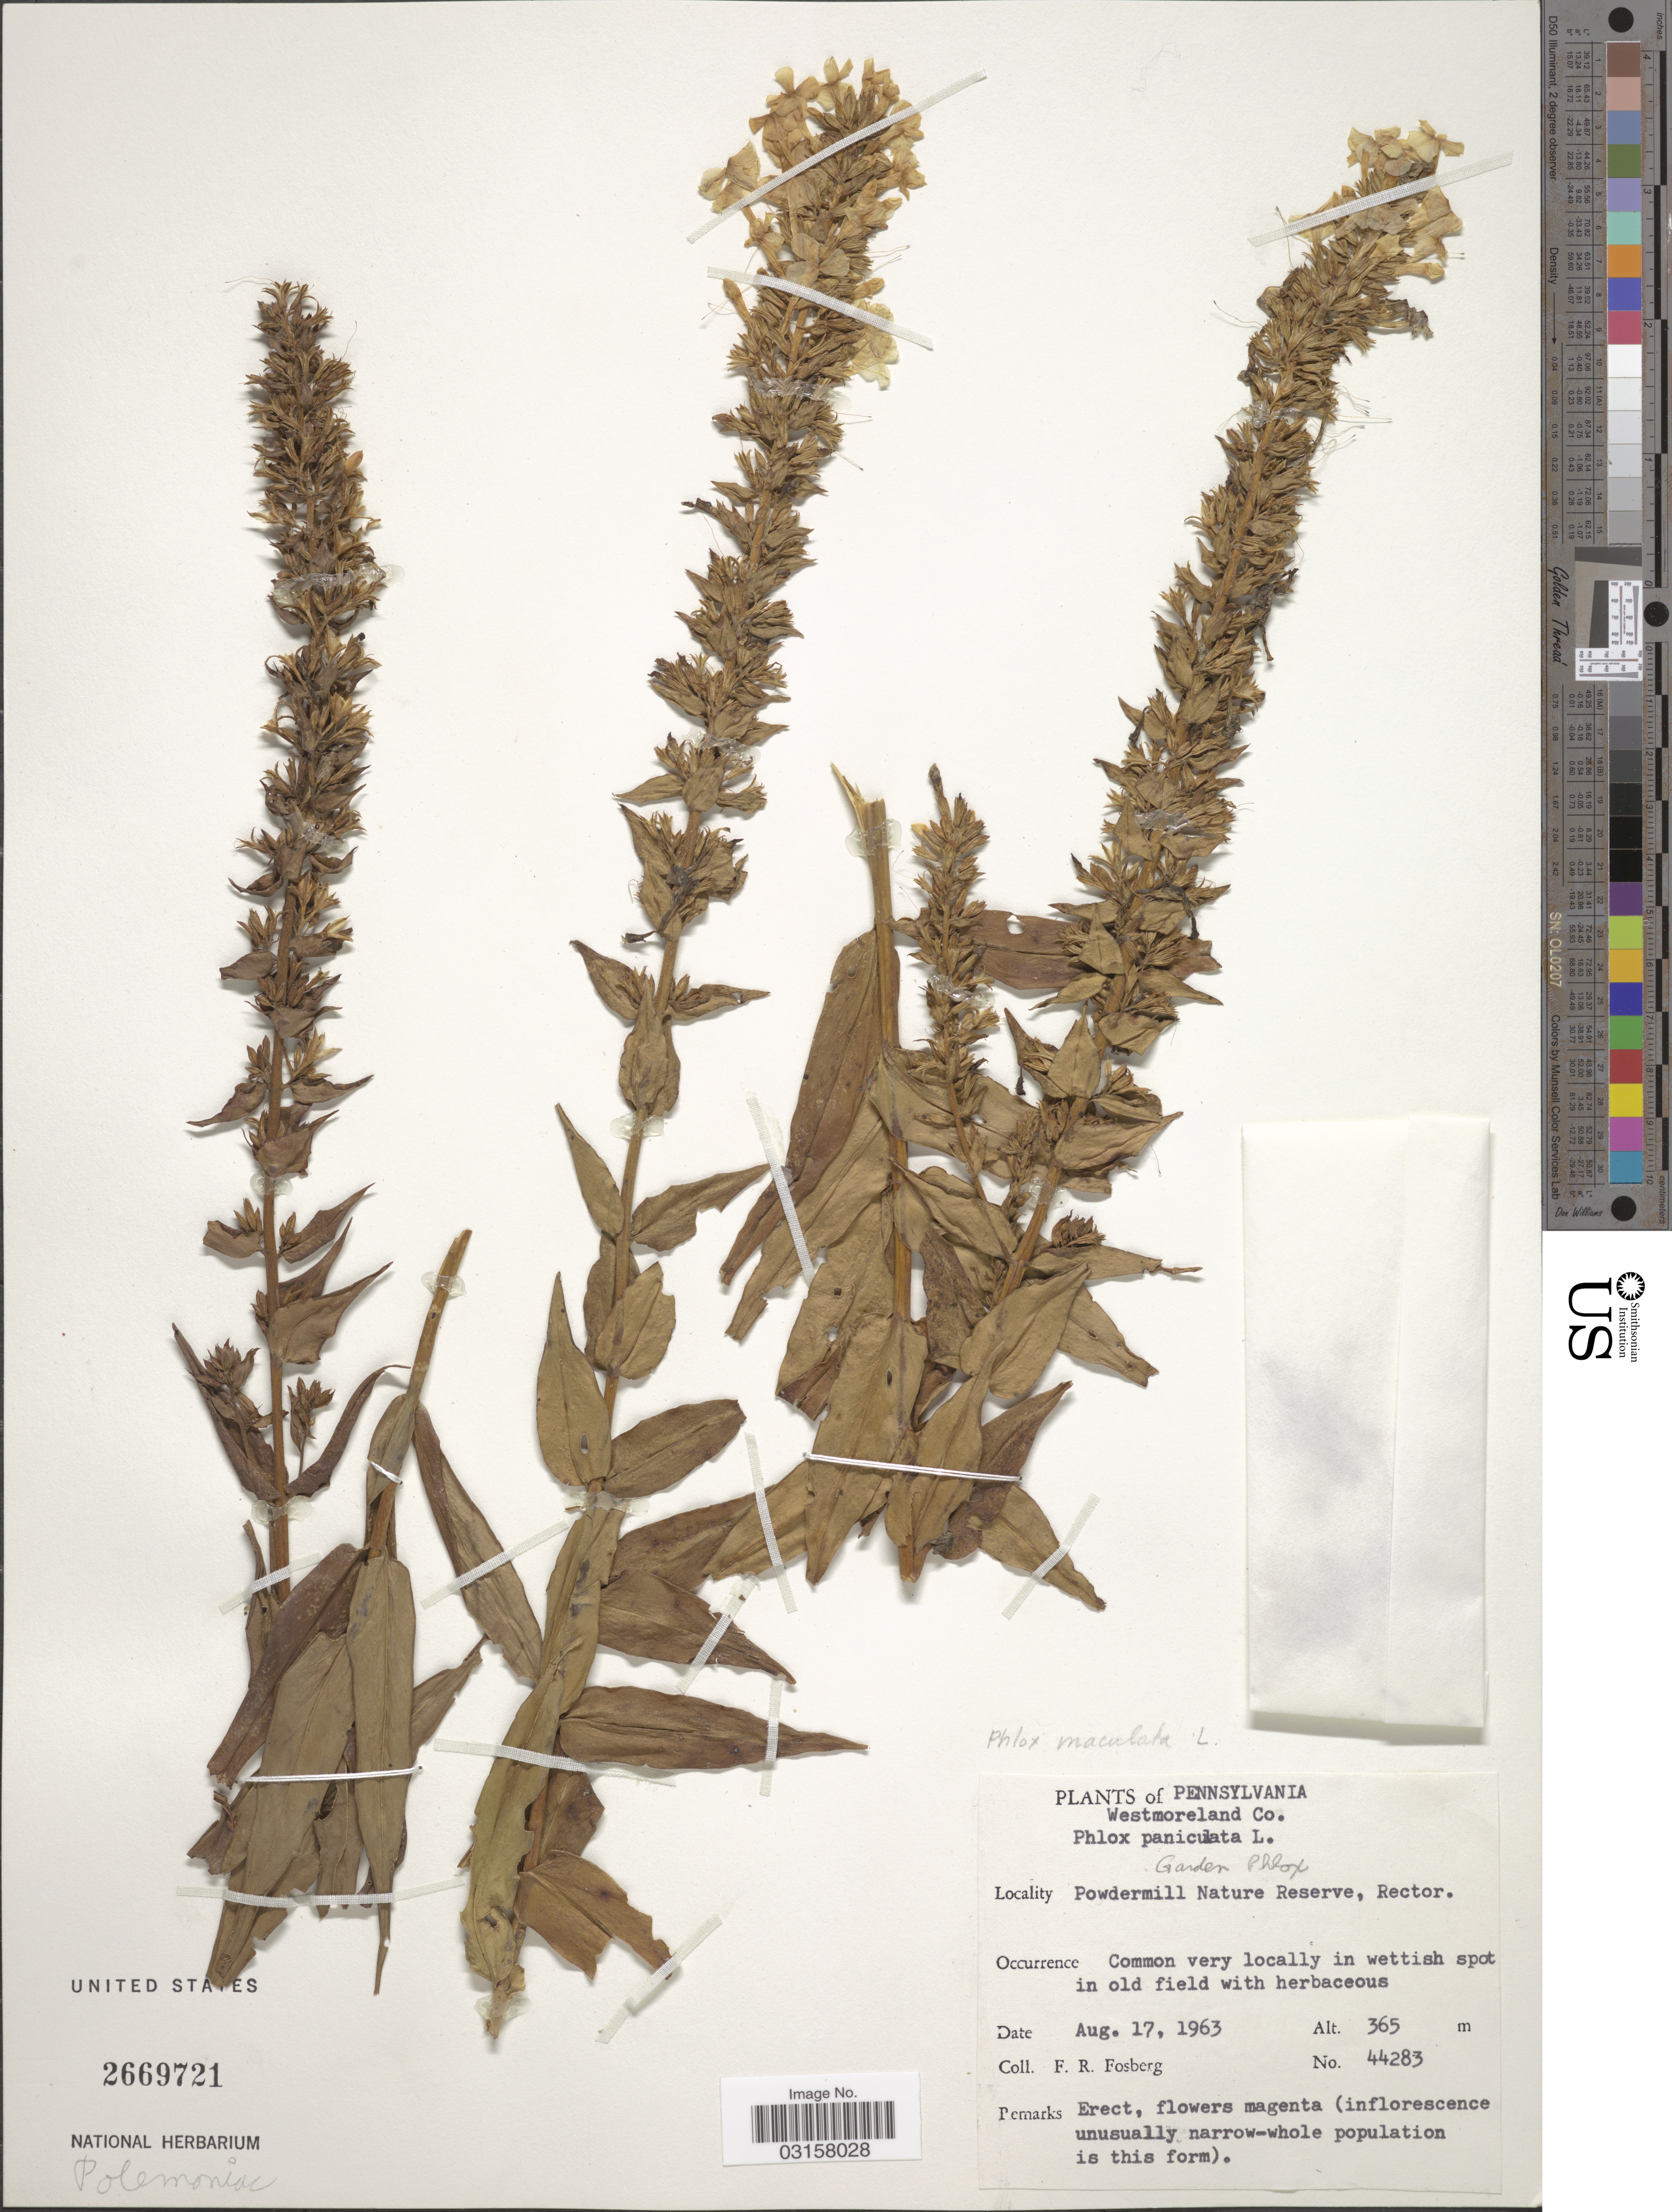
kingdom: Plantae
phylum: Tracheophyta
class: Magnoliopsida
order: Ericales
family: Polemoniaceae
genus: Phlox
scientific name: Phlox maculata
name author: L.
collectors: F. R. Fosberg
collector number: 44283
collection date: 1963-08-17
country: United States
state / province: Pennsylvania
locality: Westmoreland Co. Powdermill Nature Reserve, Rector.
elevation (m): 365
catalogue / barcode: US 2669721